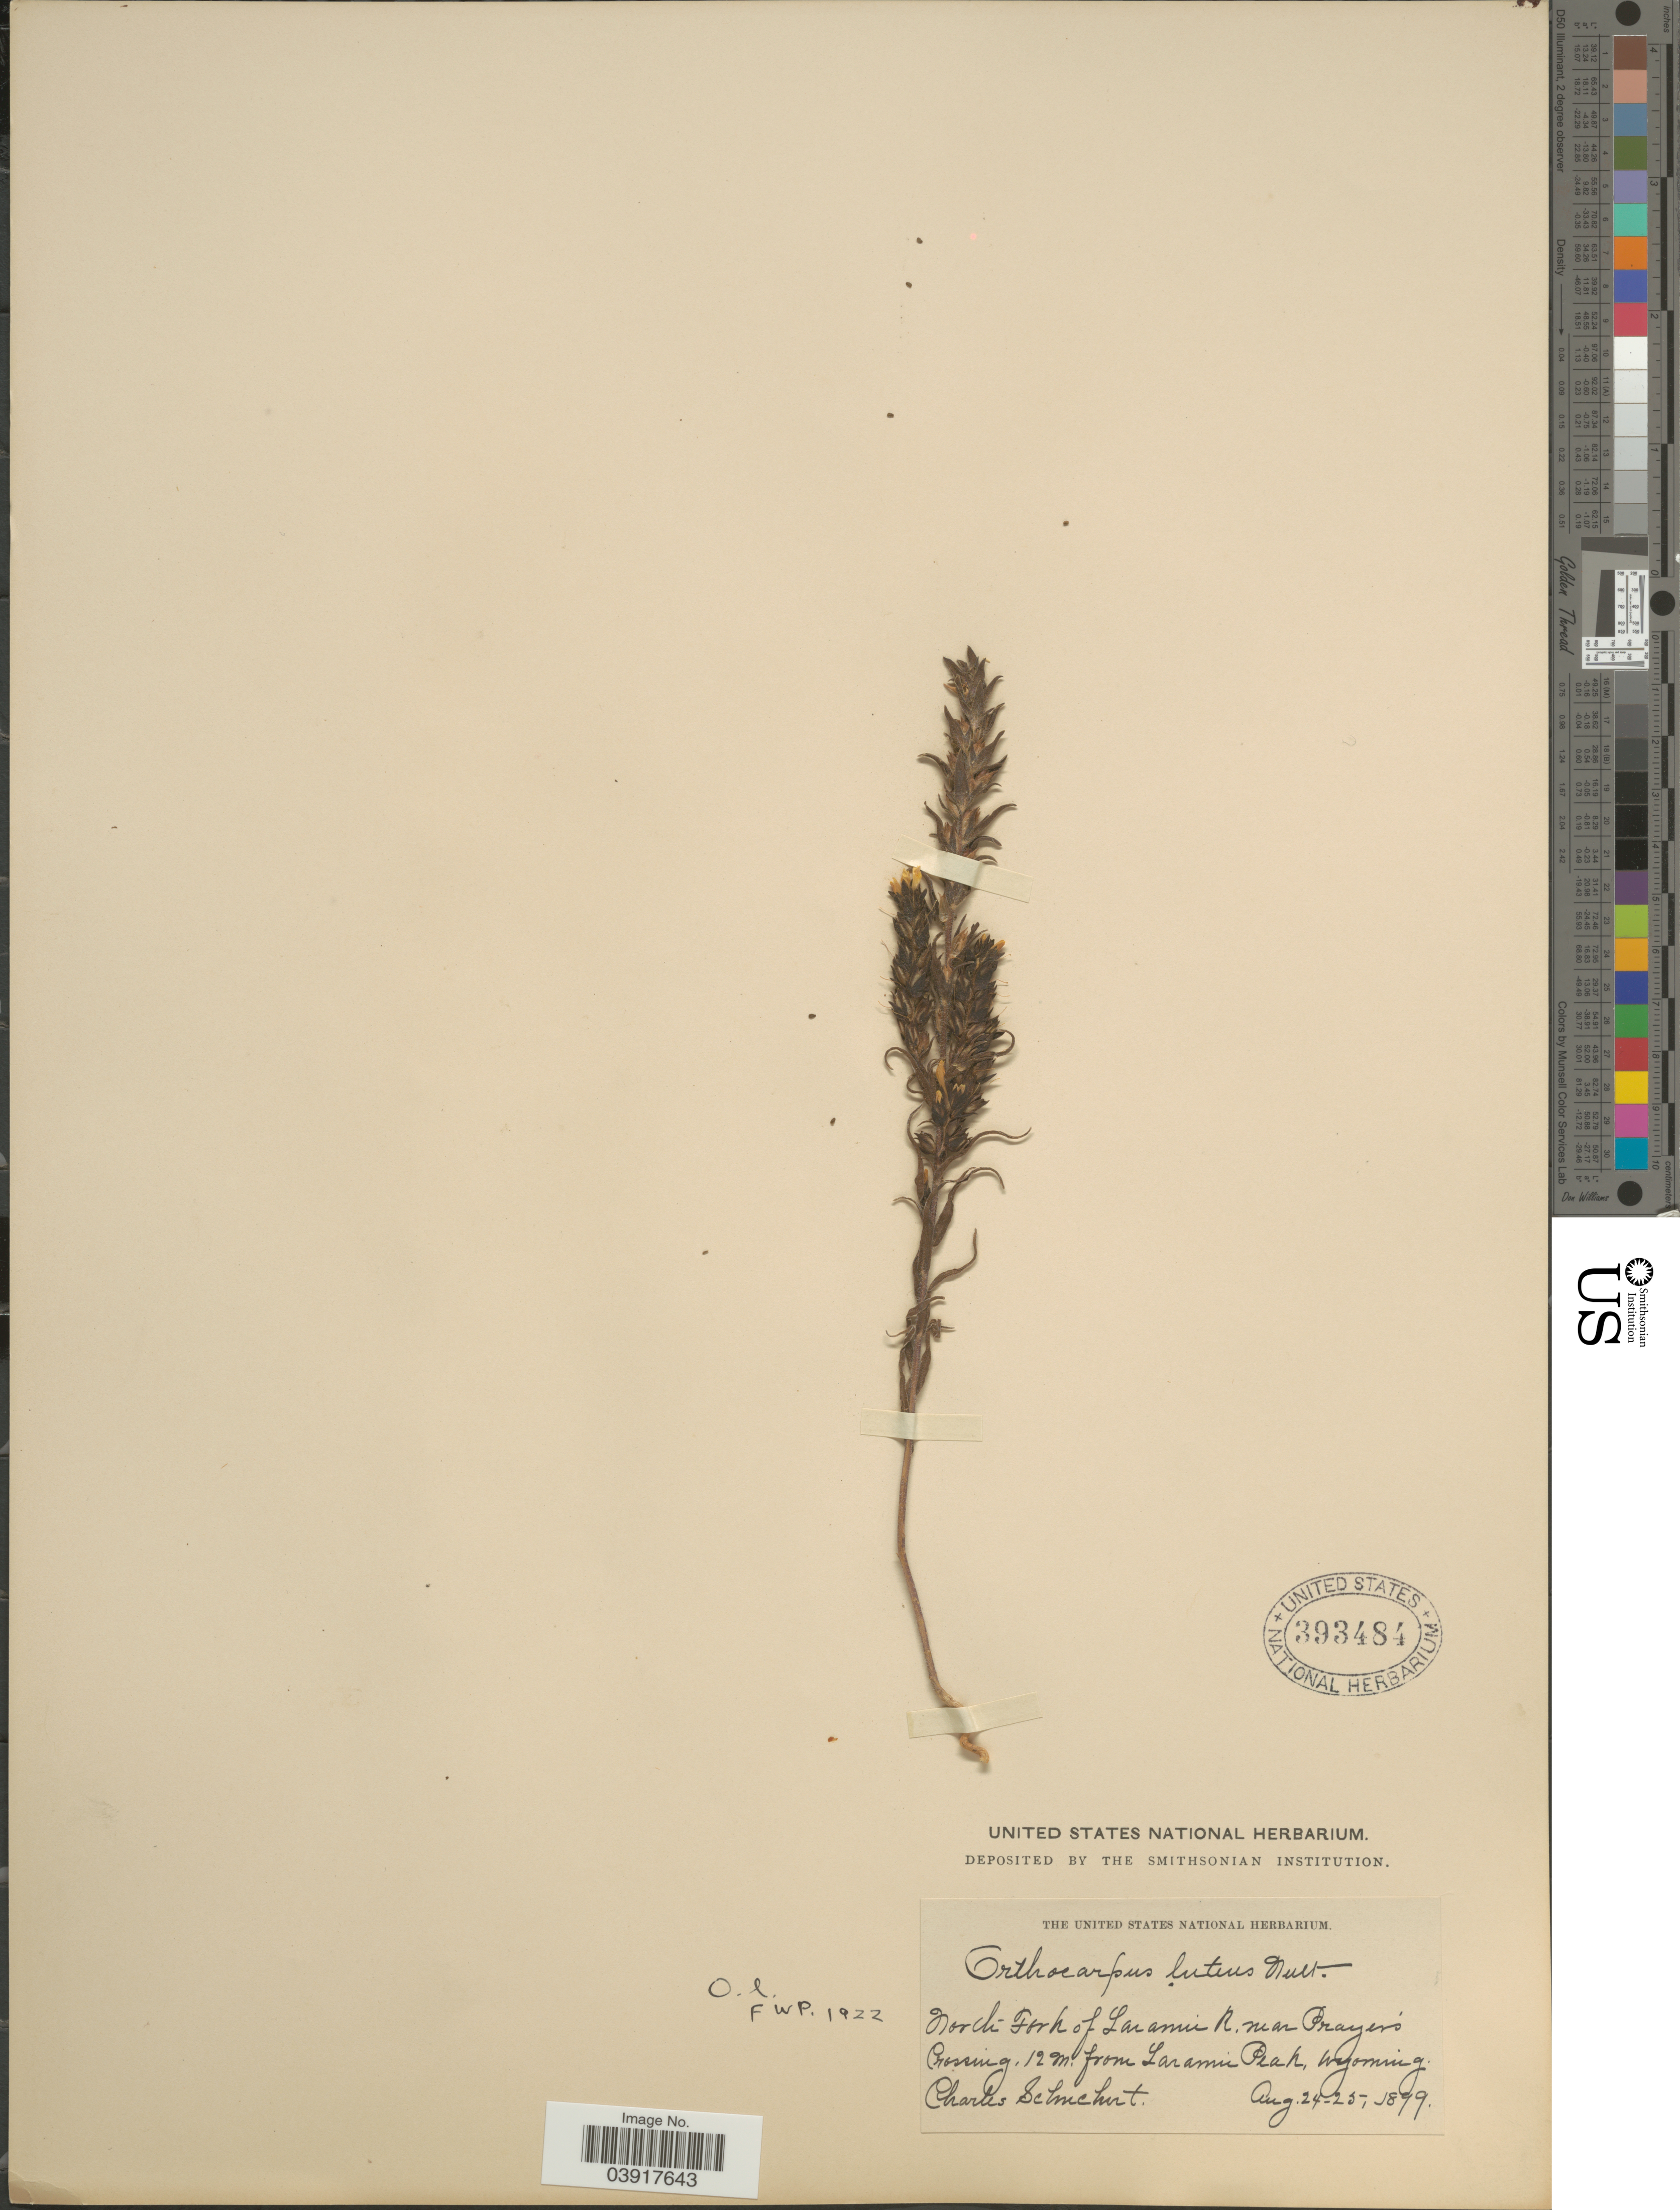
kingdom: Plantae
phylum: Tracheophyta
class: Magnoliopsida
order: Lamiales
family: Orobanchaceae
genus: Orthocarpus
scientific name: Orthocarpus luteus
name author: Nutt.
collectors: C. Schuchert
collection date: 1899-08-24/1899-08-25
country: United States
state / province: Wyoming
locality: North Fork of Laramie R. near Prayer's Crossing, 12 m. from Laramie Peak.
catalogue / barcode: US 393484